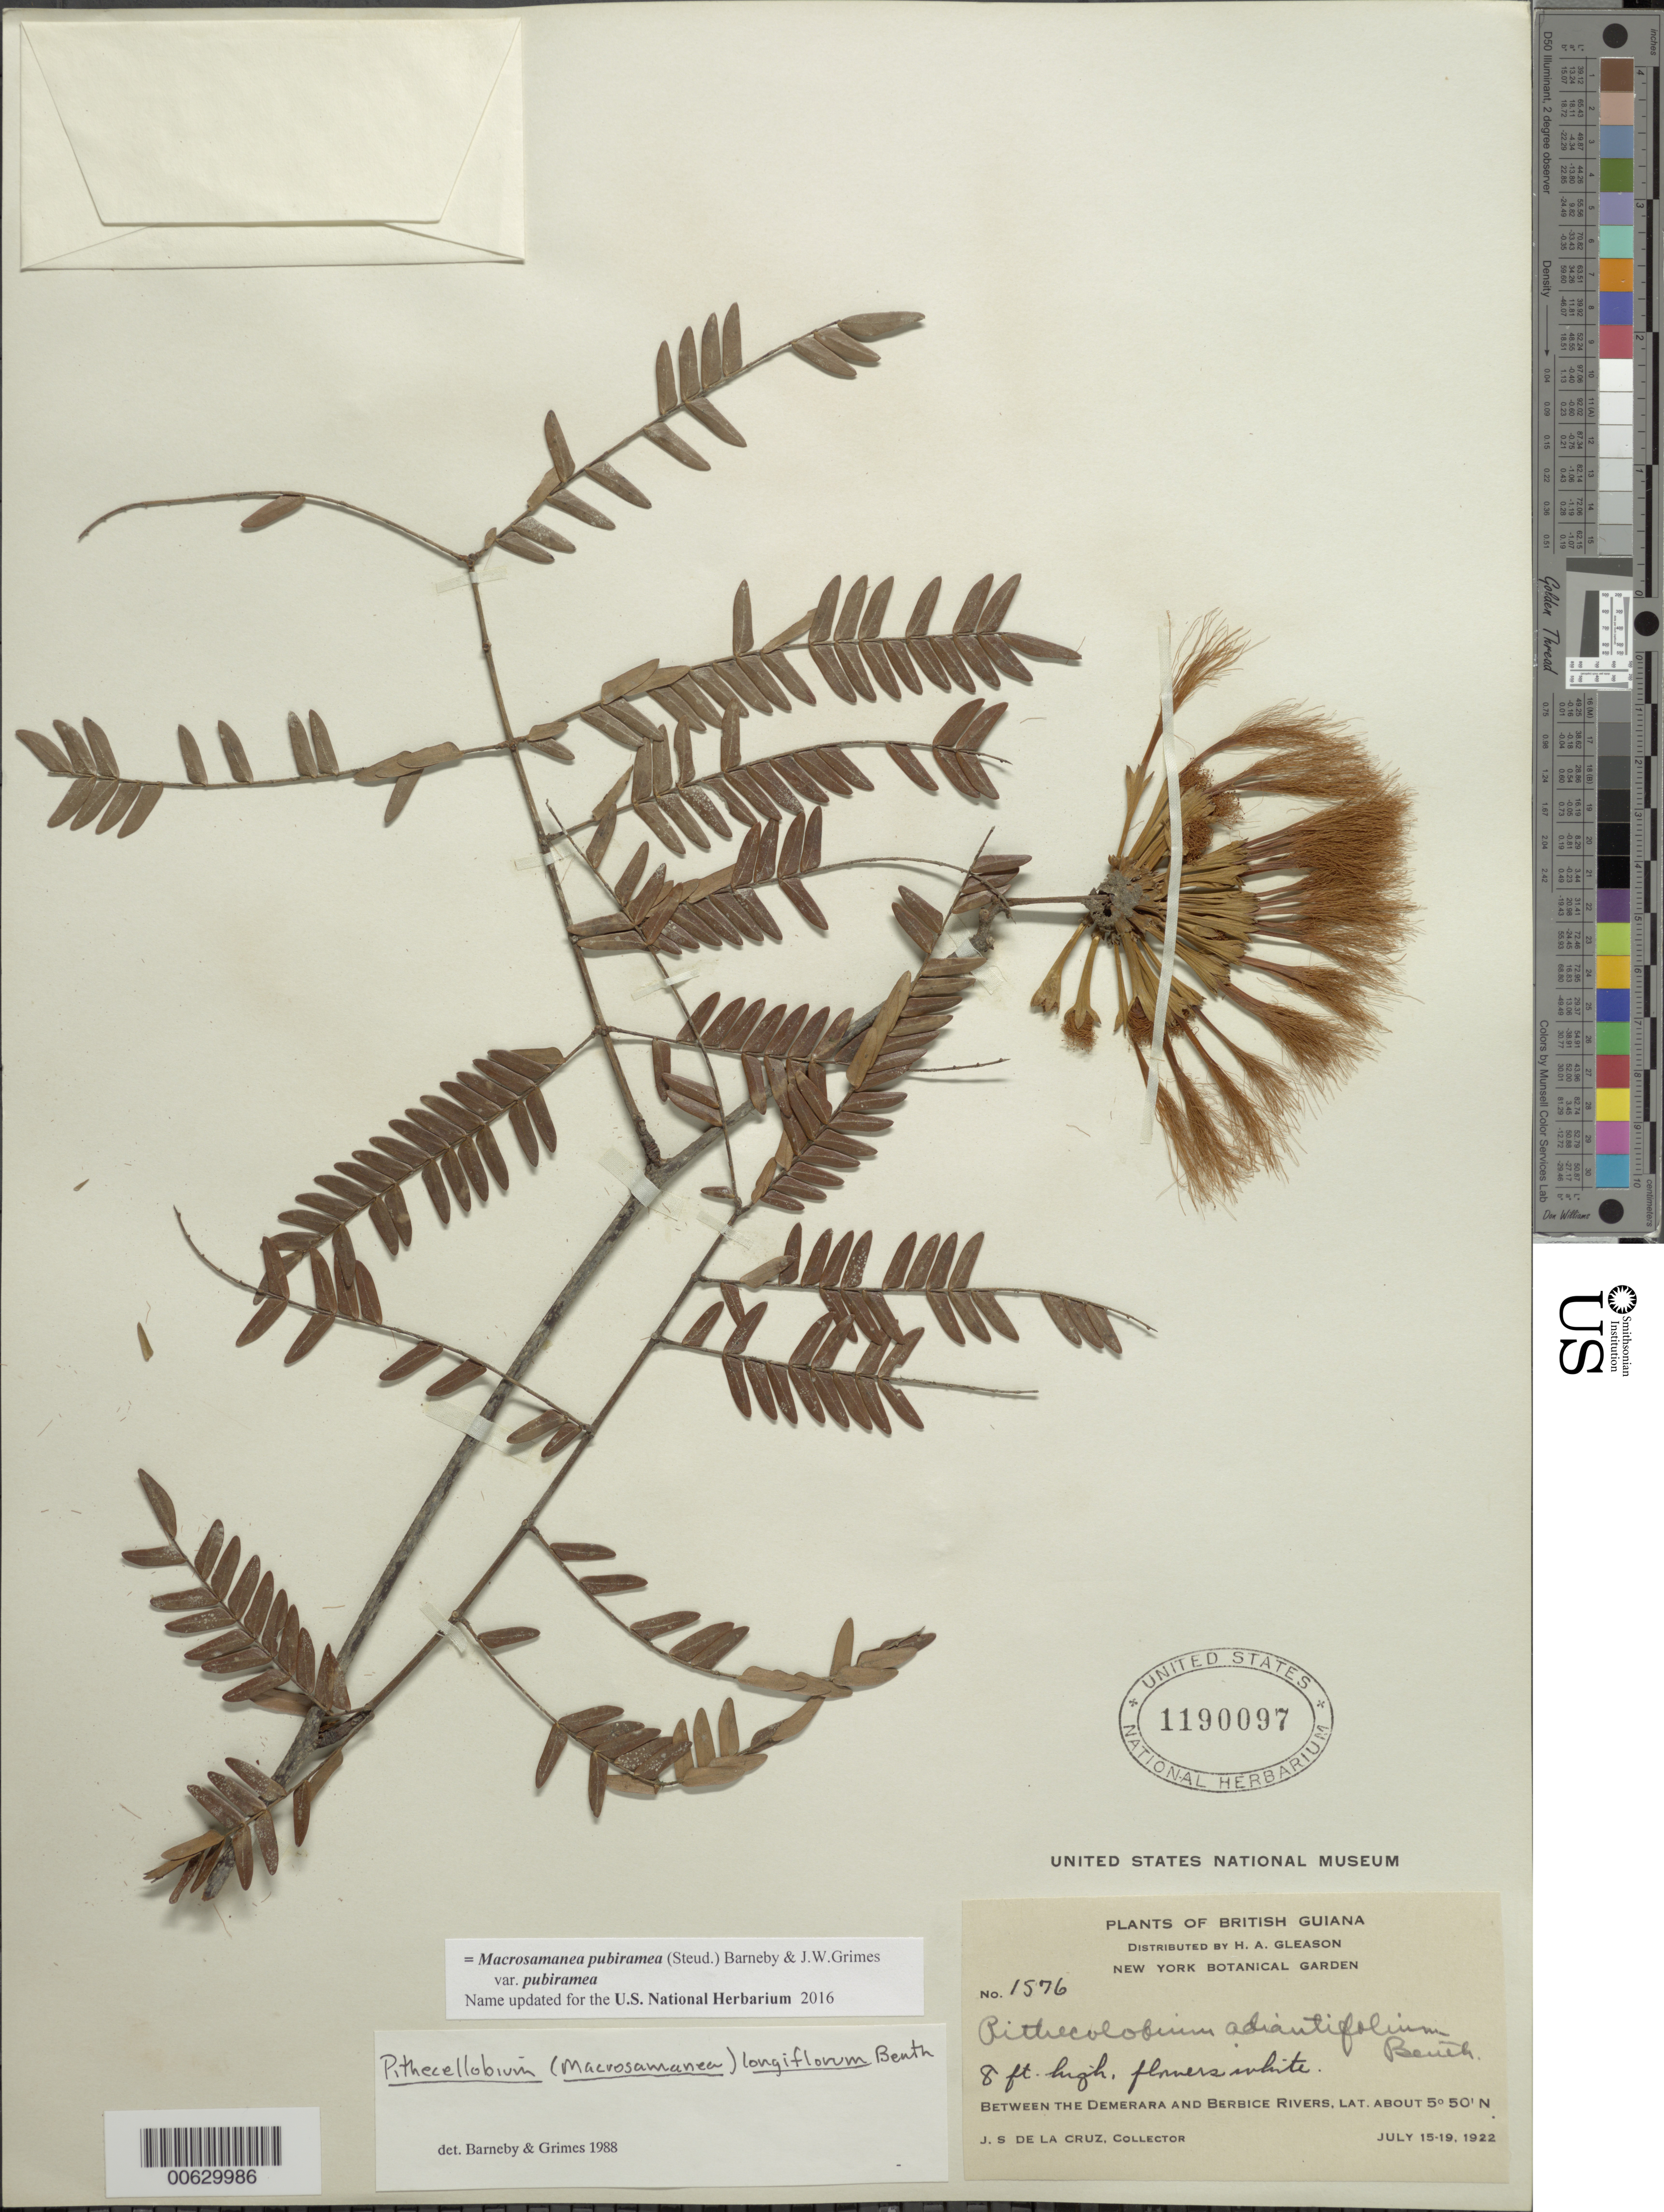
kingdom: Plantae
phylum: Tracheophyta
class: Magnoliopsida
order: Fabales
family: Fabaceae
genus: Macrosamanea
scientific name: Macrosamanea pubiramea var. pubiramea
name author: (Steud.) Barneby & J.W. Grimes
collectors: J. S. de la Cruz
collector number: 1576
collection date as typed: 15-Jul-22 to 19-Jul-22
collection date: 1922-07-15/1922-07-19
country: Guyana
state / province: U. Demerara-Berbice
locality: Demerara River to the Berbice River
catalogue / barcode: US 1190097